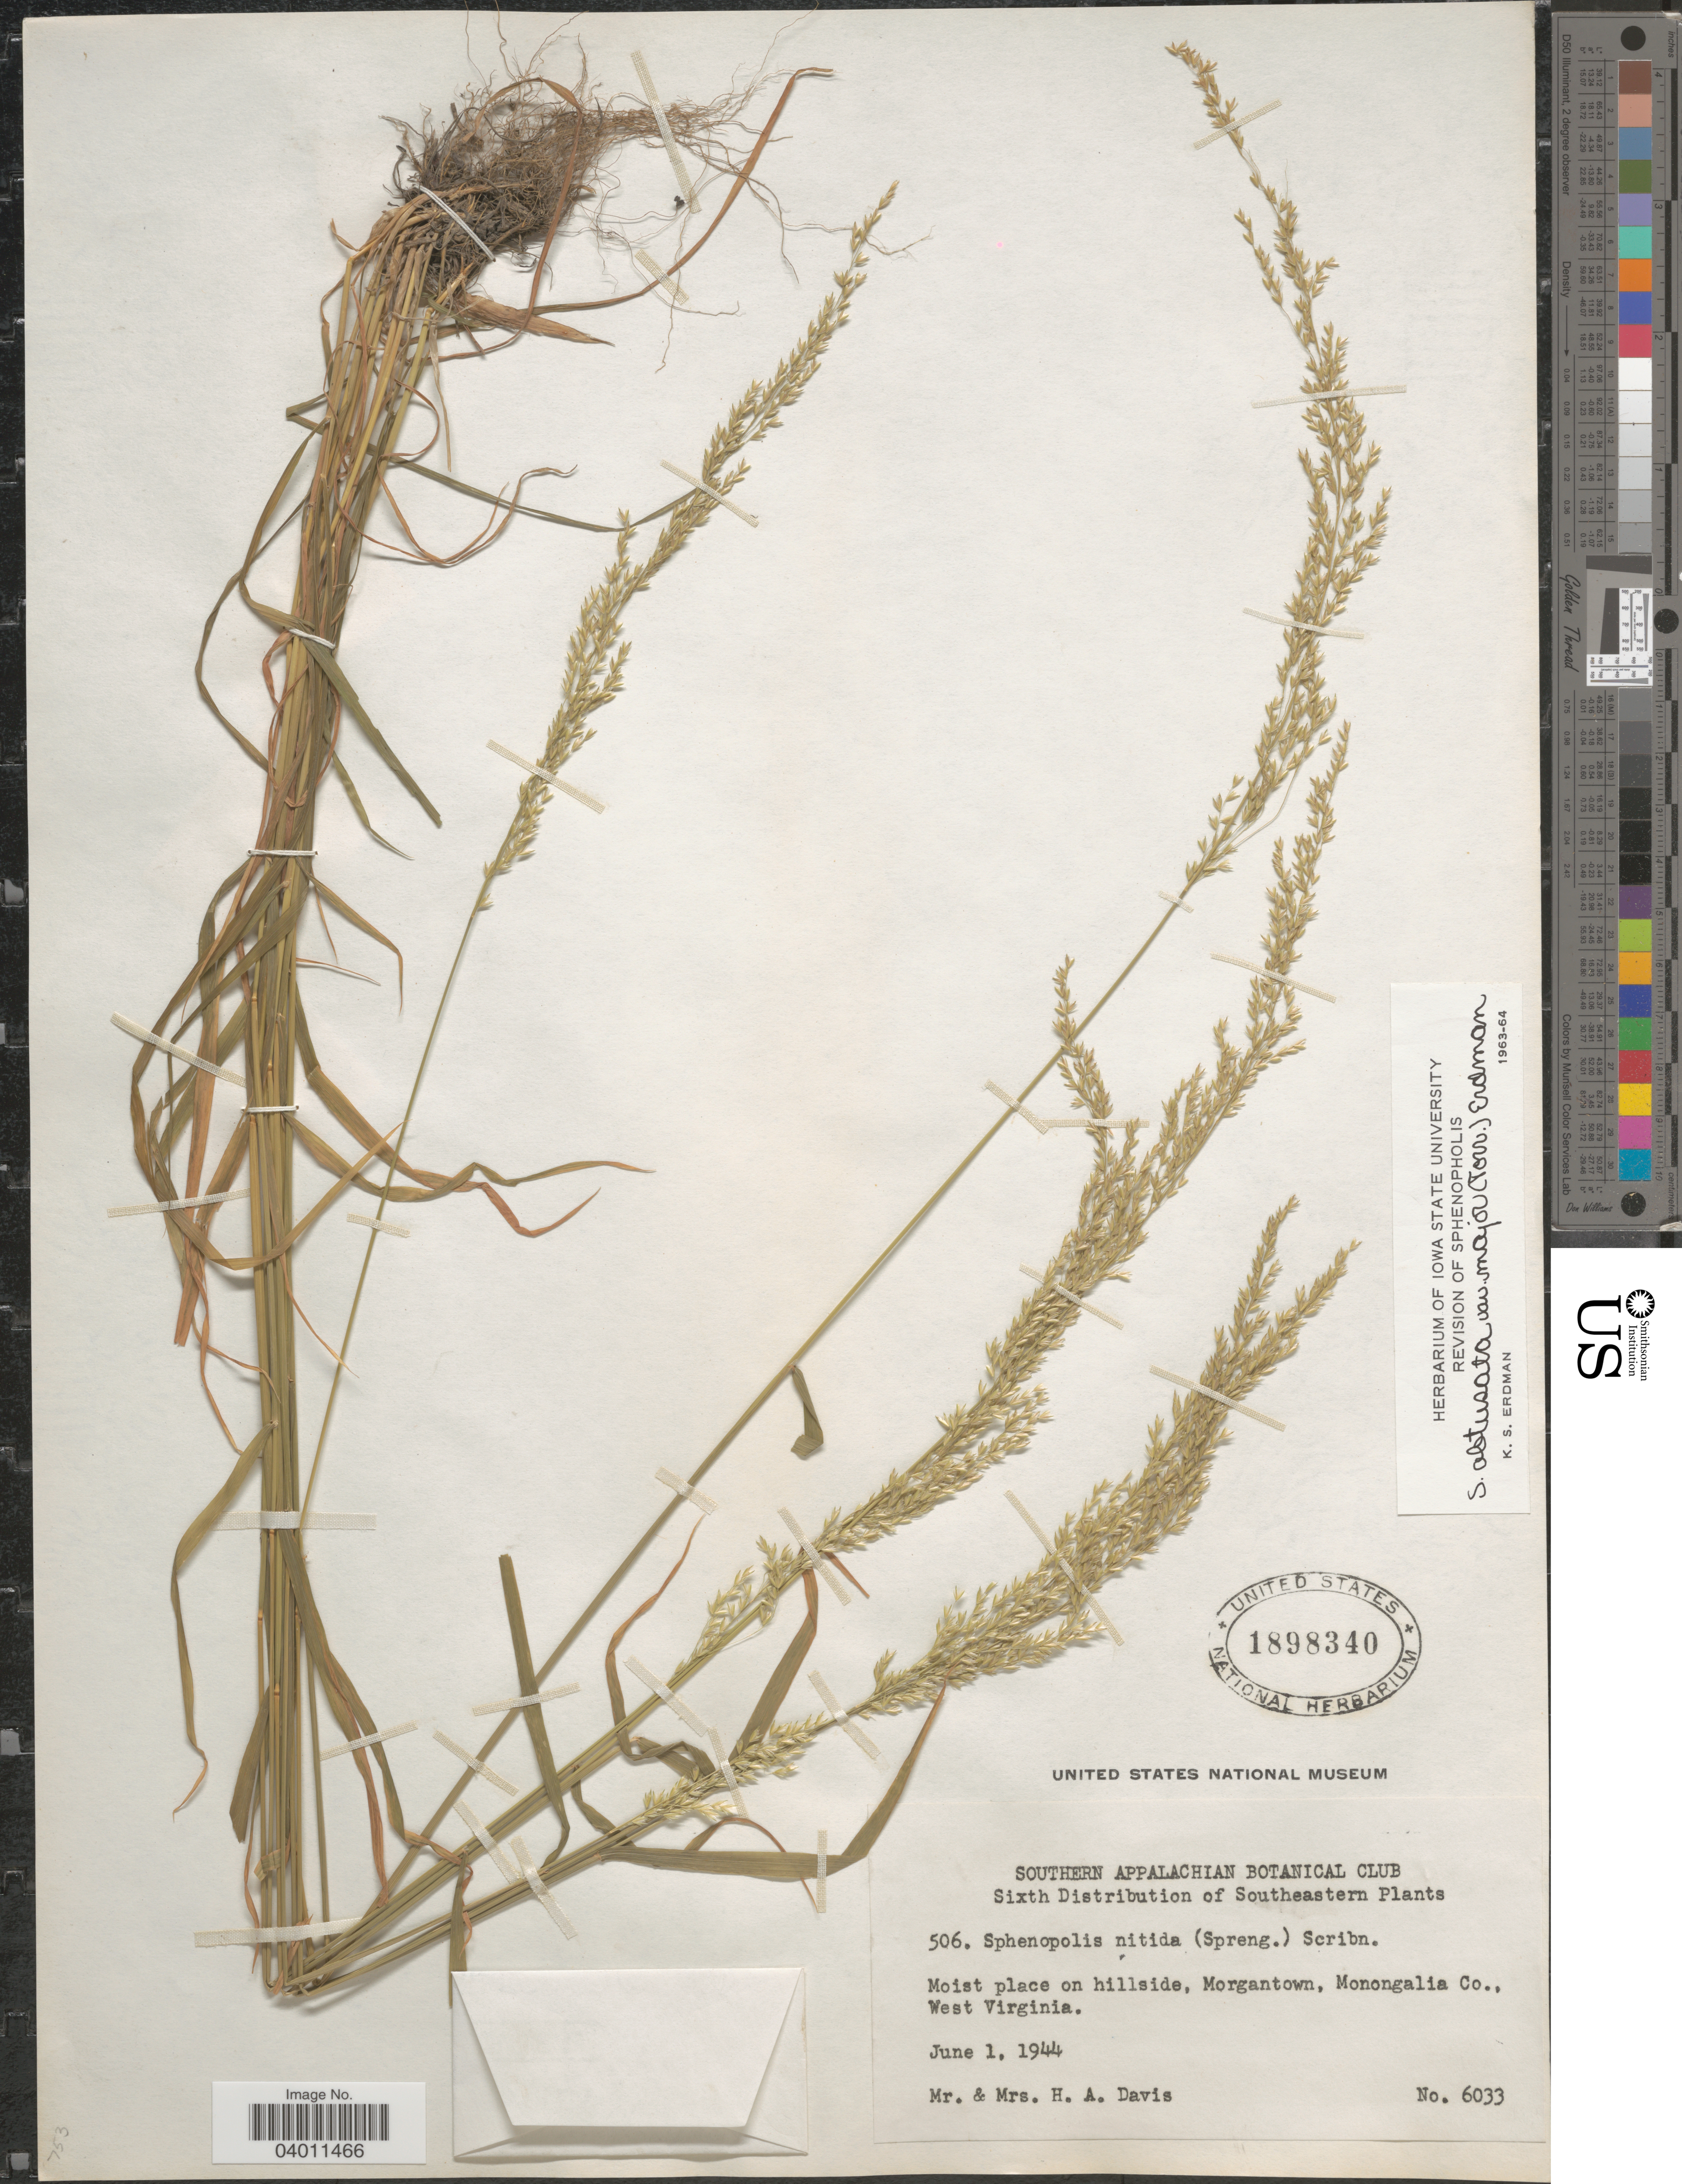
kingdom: Plantae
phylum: Tracheophyta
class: Liliopsida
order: Poales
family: Poaceae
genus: Sphenopholis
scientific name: Sphenopholis nitida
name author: (Biehler) Scribn.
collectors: H. Davis & H. Davis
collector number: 6033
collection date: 1944-06-01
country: United States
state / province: West Virginia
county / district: Monongalia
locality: Southeastern. Moist place on hillside, Morgantown, Monongalia Co.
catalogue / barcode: US 1898340